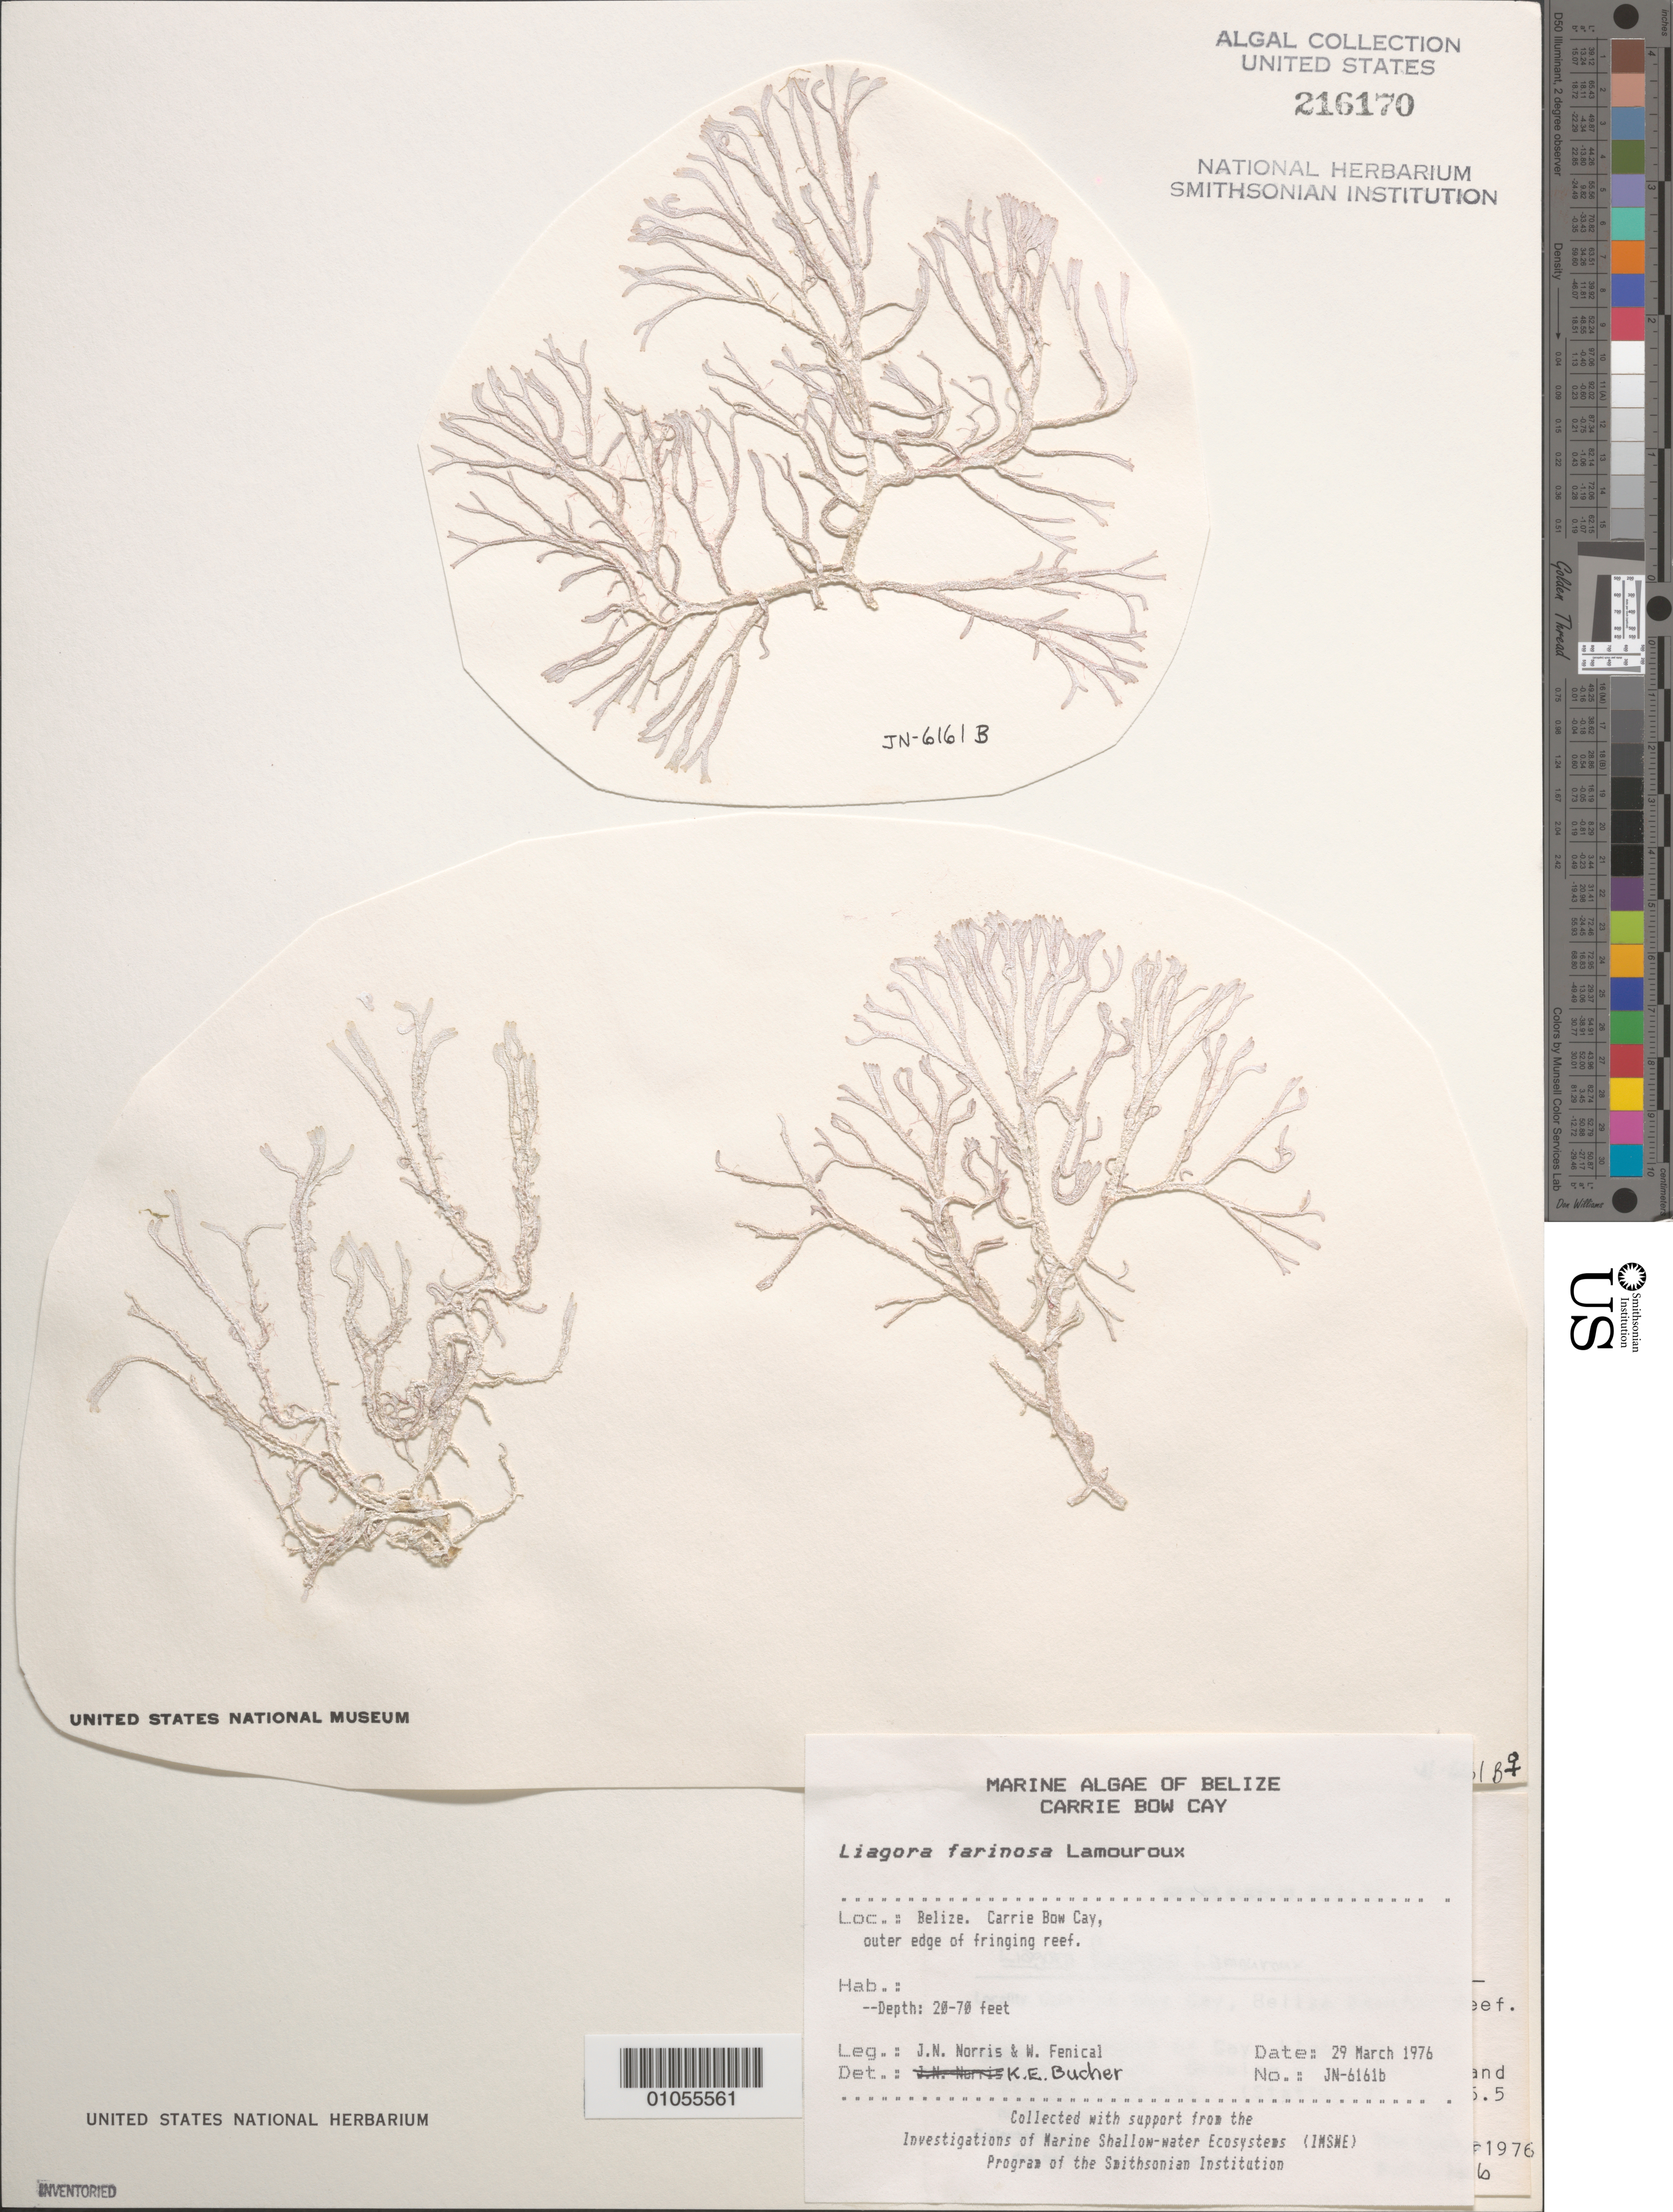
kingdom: Plantae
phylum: Rhodophyta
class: Florideophyceae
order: Nemaliales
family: Liagoraceae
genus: Liagora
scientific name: Liagora farinosa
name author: J.V.Lamouroux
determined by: Bucher, Katina E.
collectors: J. N. Norris & W. Fenical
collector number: JN-6161B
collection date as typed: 29 Mar 1976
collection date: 1976-03-29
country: Belize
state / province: Stann Creek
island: Carrie Bow Cay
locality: Outer edge of fringing reef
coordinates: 16 48'N, 88 05'W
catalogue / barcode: US 216170